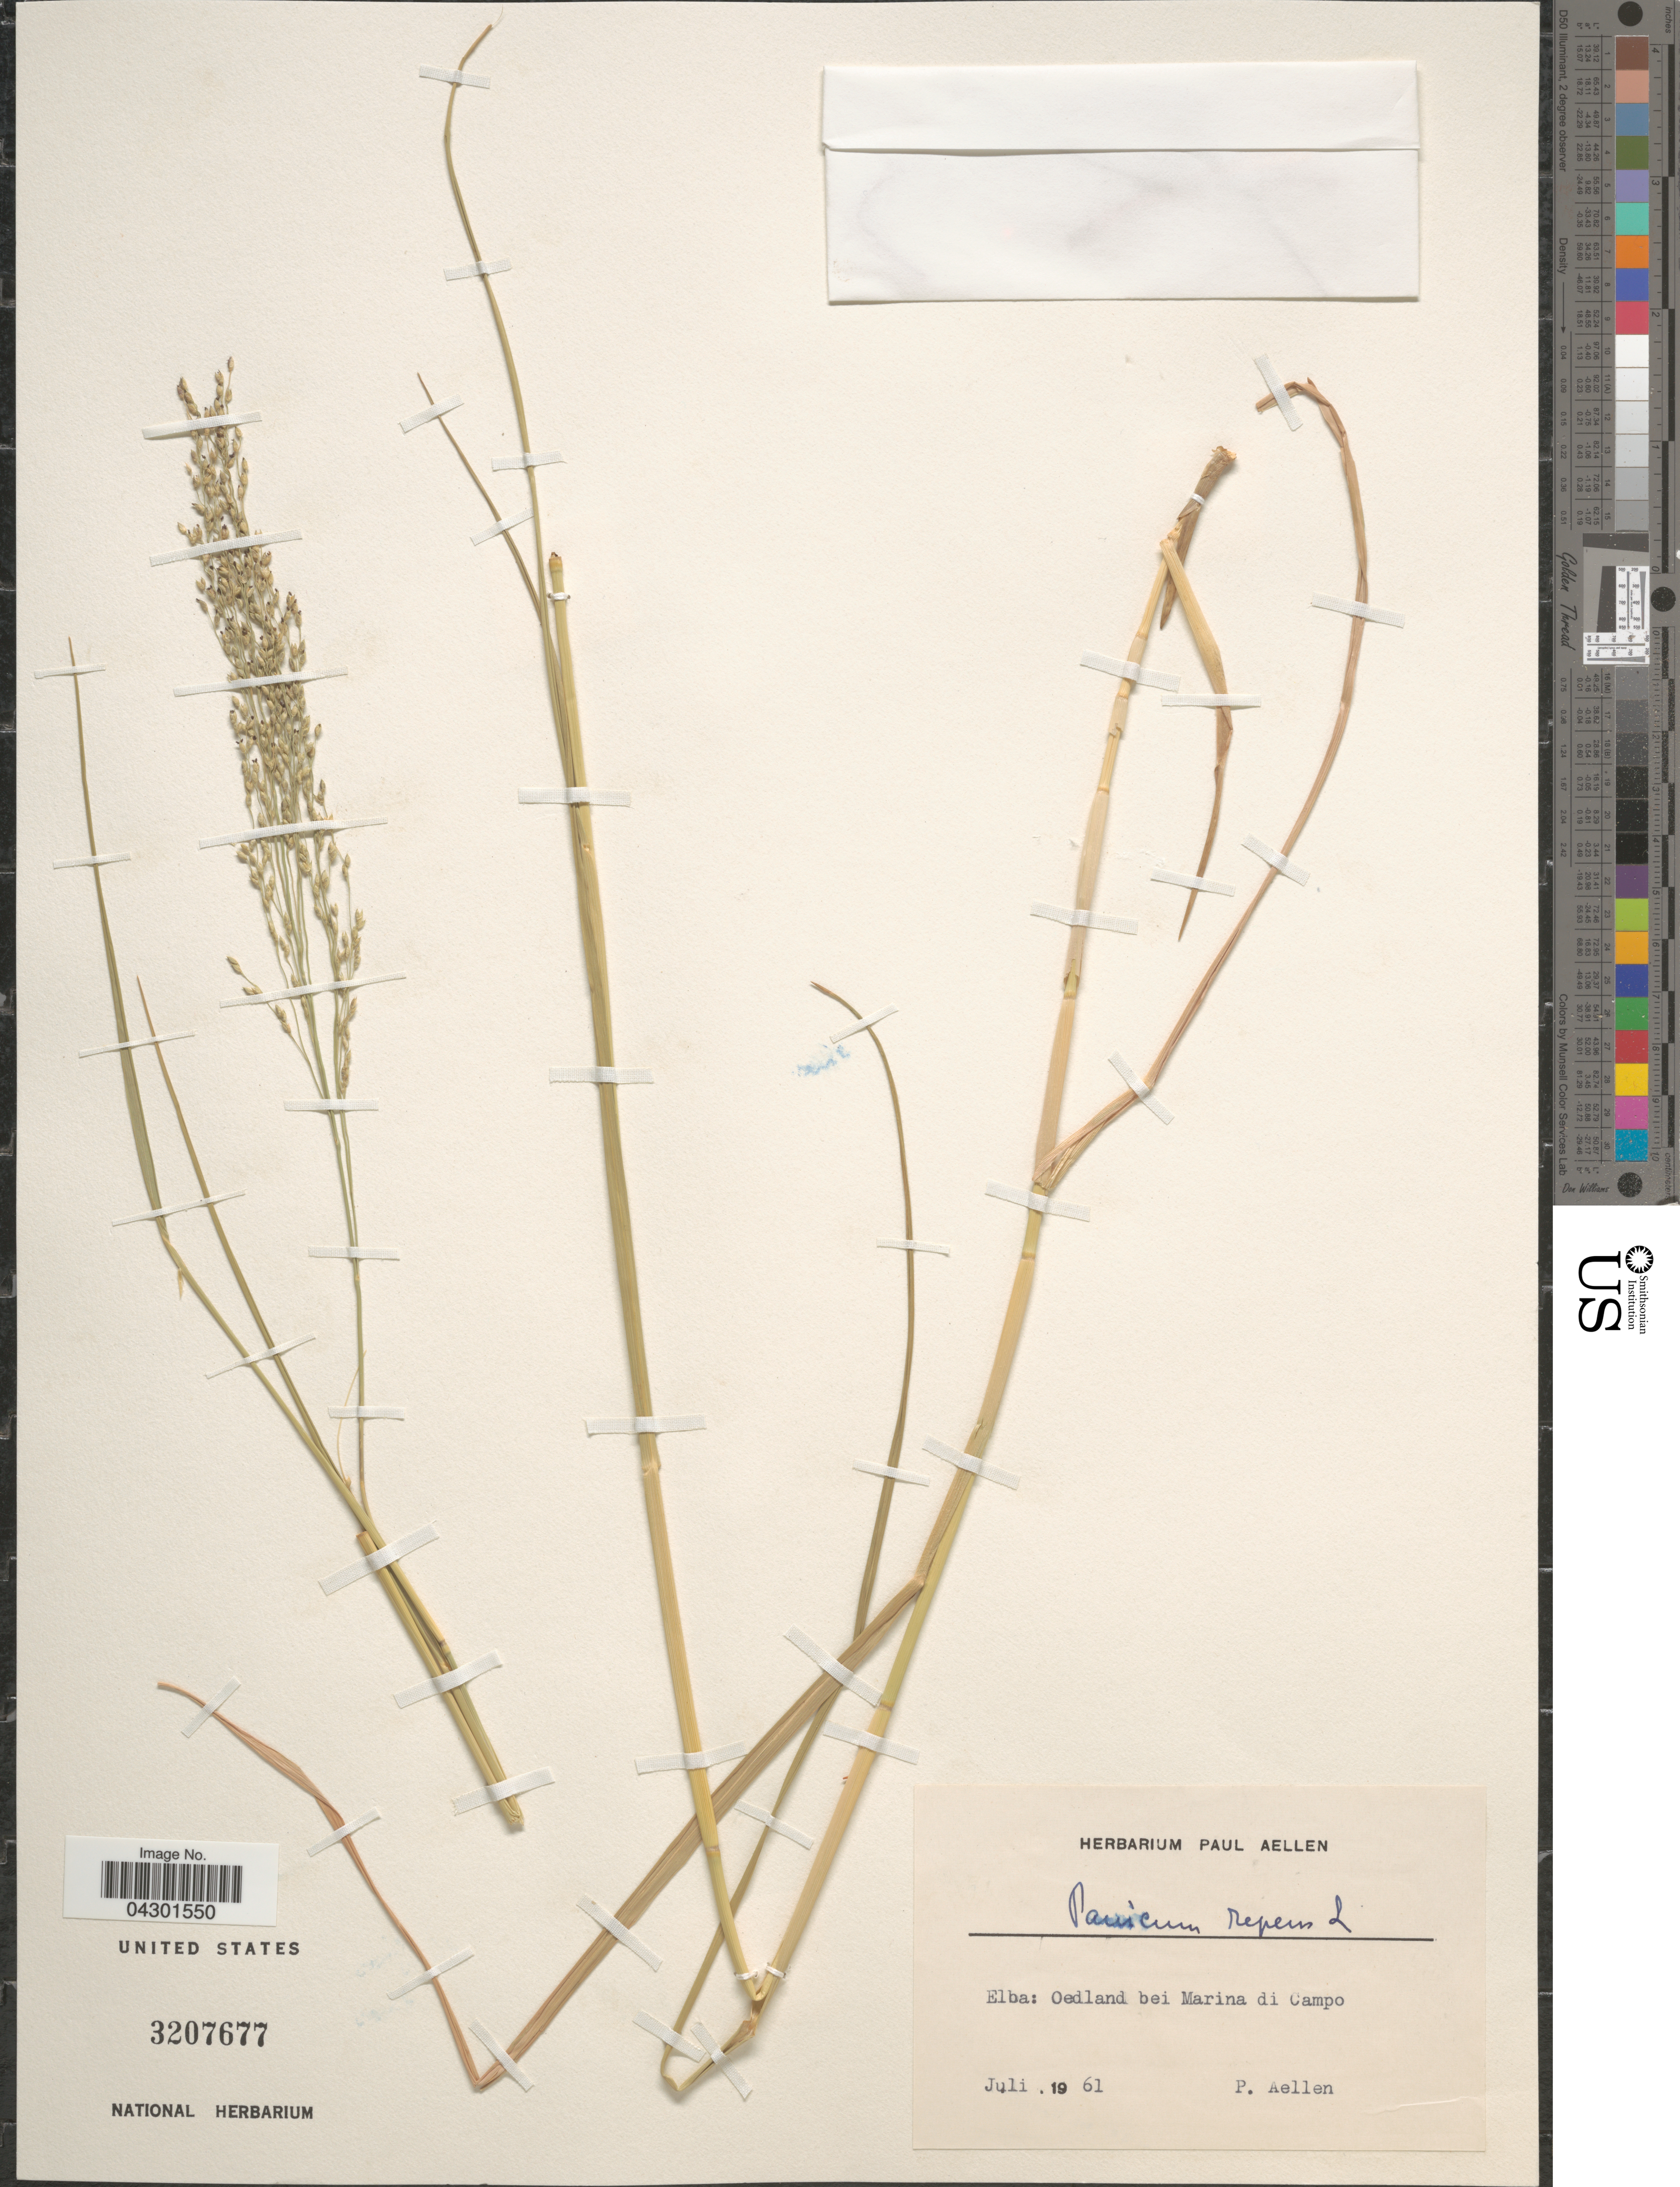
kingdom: Plantae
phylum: Tracheophyta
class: Liliopsida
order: Poales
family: Poaceae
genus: Panicum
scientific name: Panicum repens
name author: L.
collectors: P. Aellen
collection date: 1961-07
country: Italy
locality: Elba: Oedland bei Marina di Campo.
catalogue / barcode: US 3207677